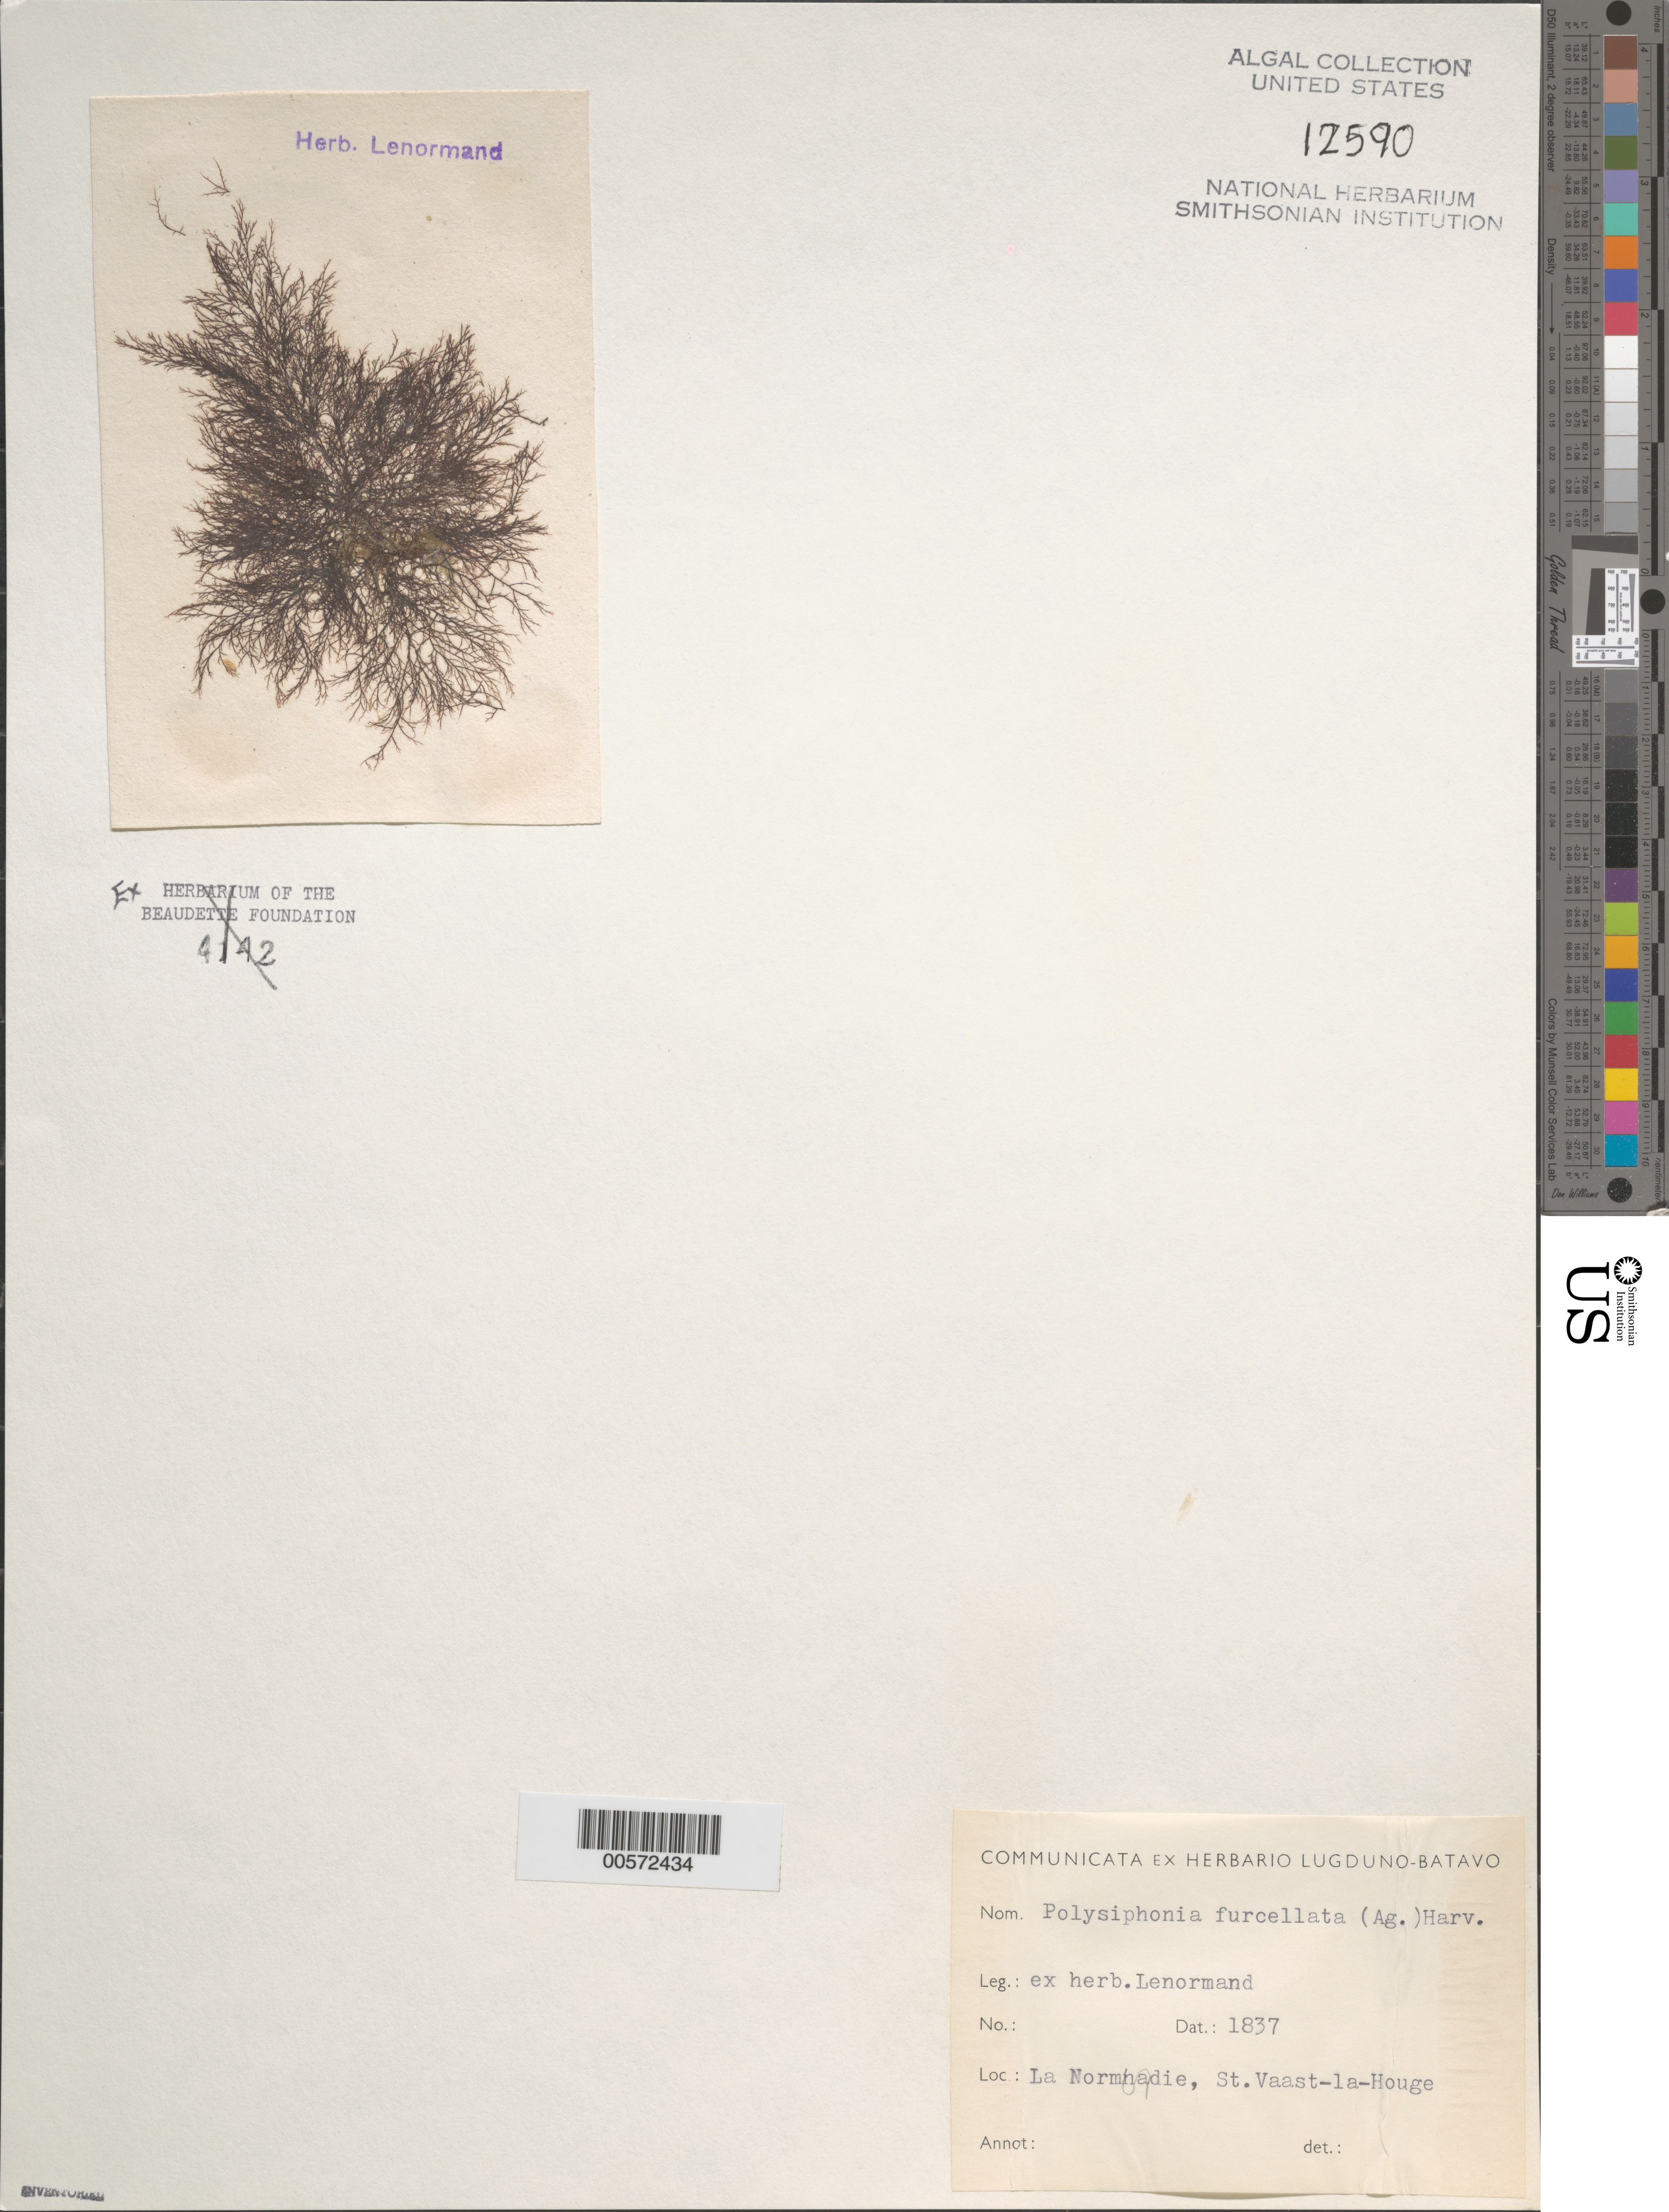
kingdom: Plantae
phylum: Rhodophyta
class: Florideophyceae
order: Ceramiales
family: Rhodomelaceae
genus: Polysiphonia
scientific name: Polysiphonia furcellata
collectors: S. Lenormand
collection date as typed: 1837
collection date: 1837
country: France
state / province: Normandie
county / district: Manche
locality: St. Vaast-la-Hougue, Normandy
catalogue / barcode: US 12590